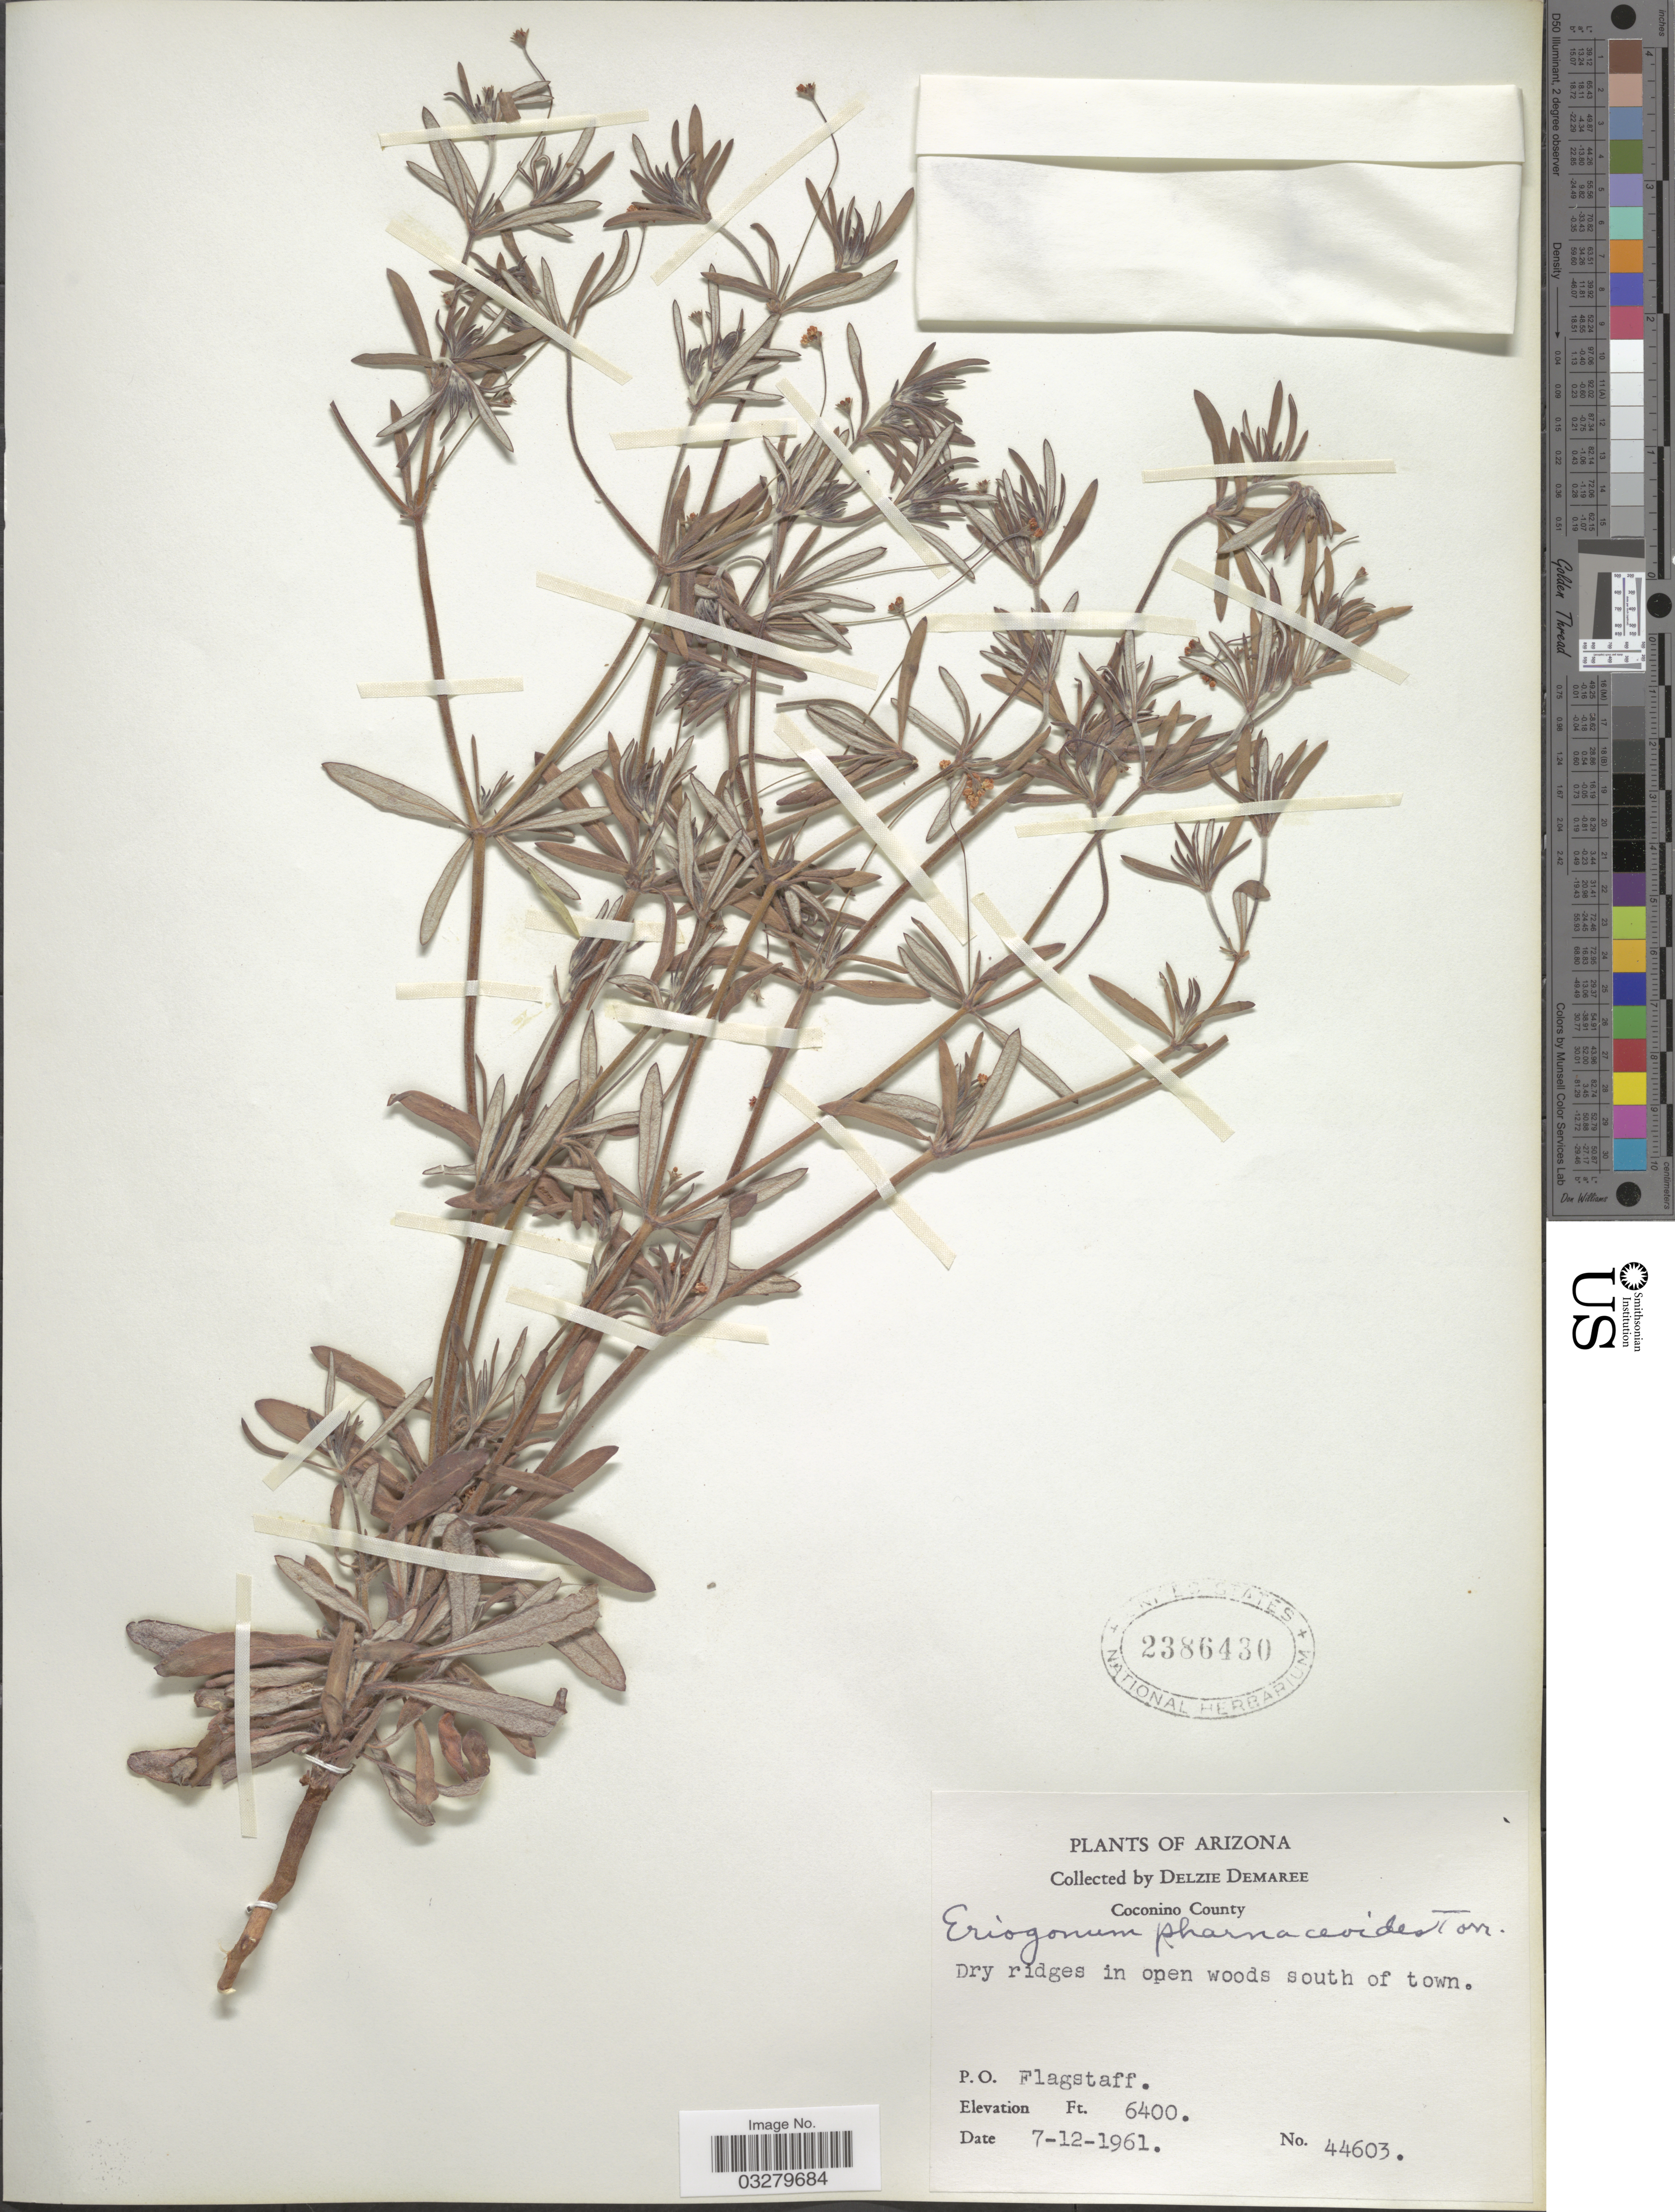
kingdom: Plantae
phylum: Tracheophyta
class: Magnoliopsida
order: Caryophyllales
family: Polygonaceae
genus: Eriogonum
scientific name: Eriogonum pharnaceoides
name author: Torr.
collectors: D. Demaree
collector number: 44603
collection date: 1961-07-12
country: United States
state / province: Arizona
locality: Coconino County. Dry ridges in open woods south of town. P. O. Flagstaff.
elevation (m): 1951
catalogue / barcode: US 2386430